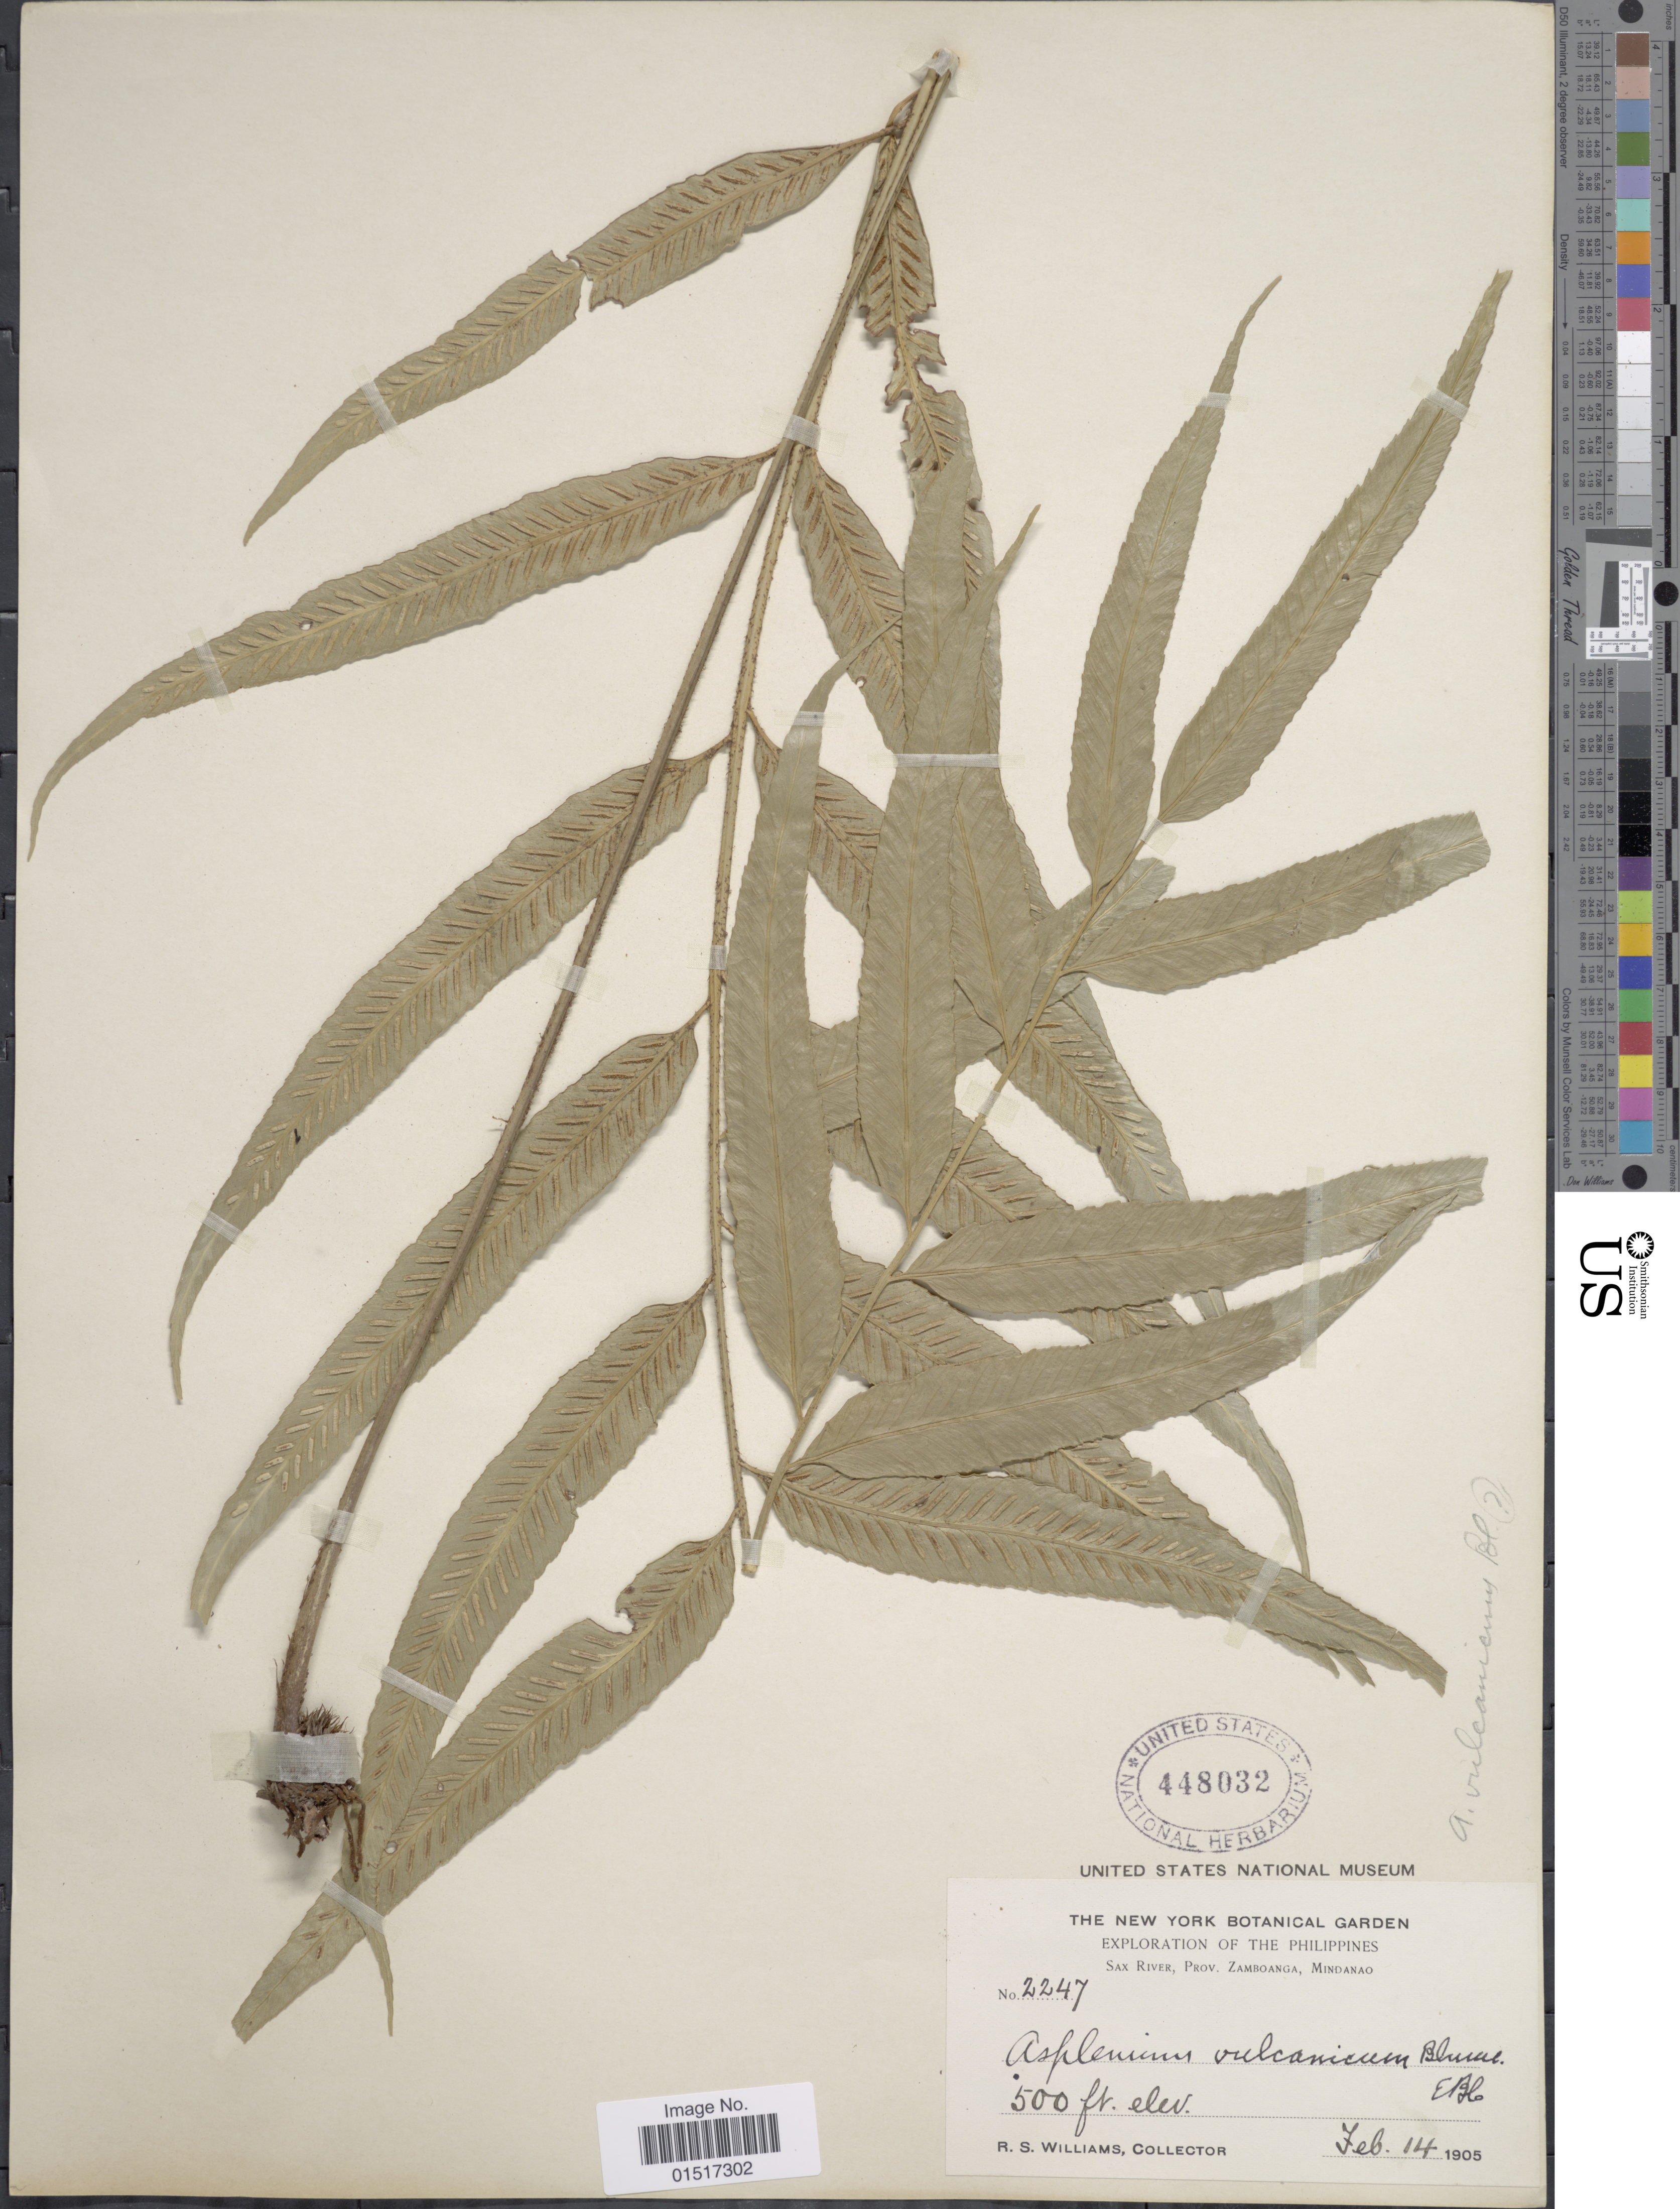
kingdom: Plantae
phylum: Tracheophyta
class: Polypodiopsida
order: Polypodiales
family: Aspleniaceae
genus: Asplenium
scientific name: Asplenium vulcanicum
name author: Blume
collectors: R. S. Williams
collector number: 2247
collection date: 1905-02-14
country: Philippines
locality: Sax River, Prov. Zamboanga, Mindanao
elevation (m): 152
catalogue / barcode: US 448032